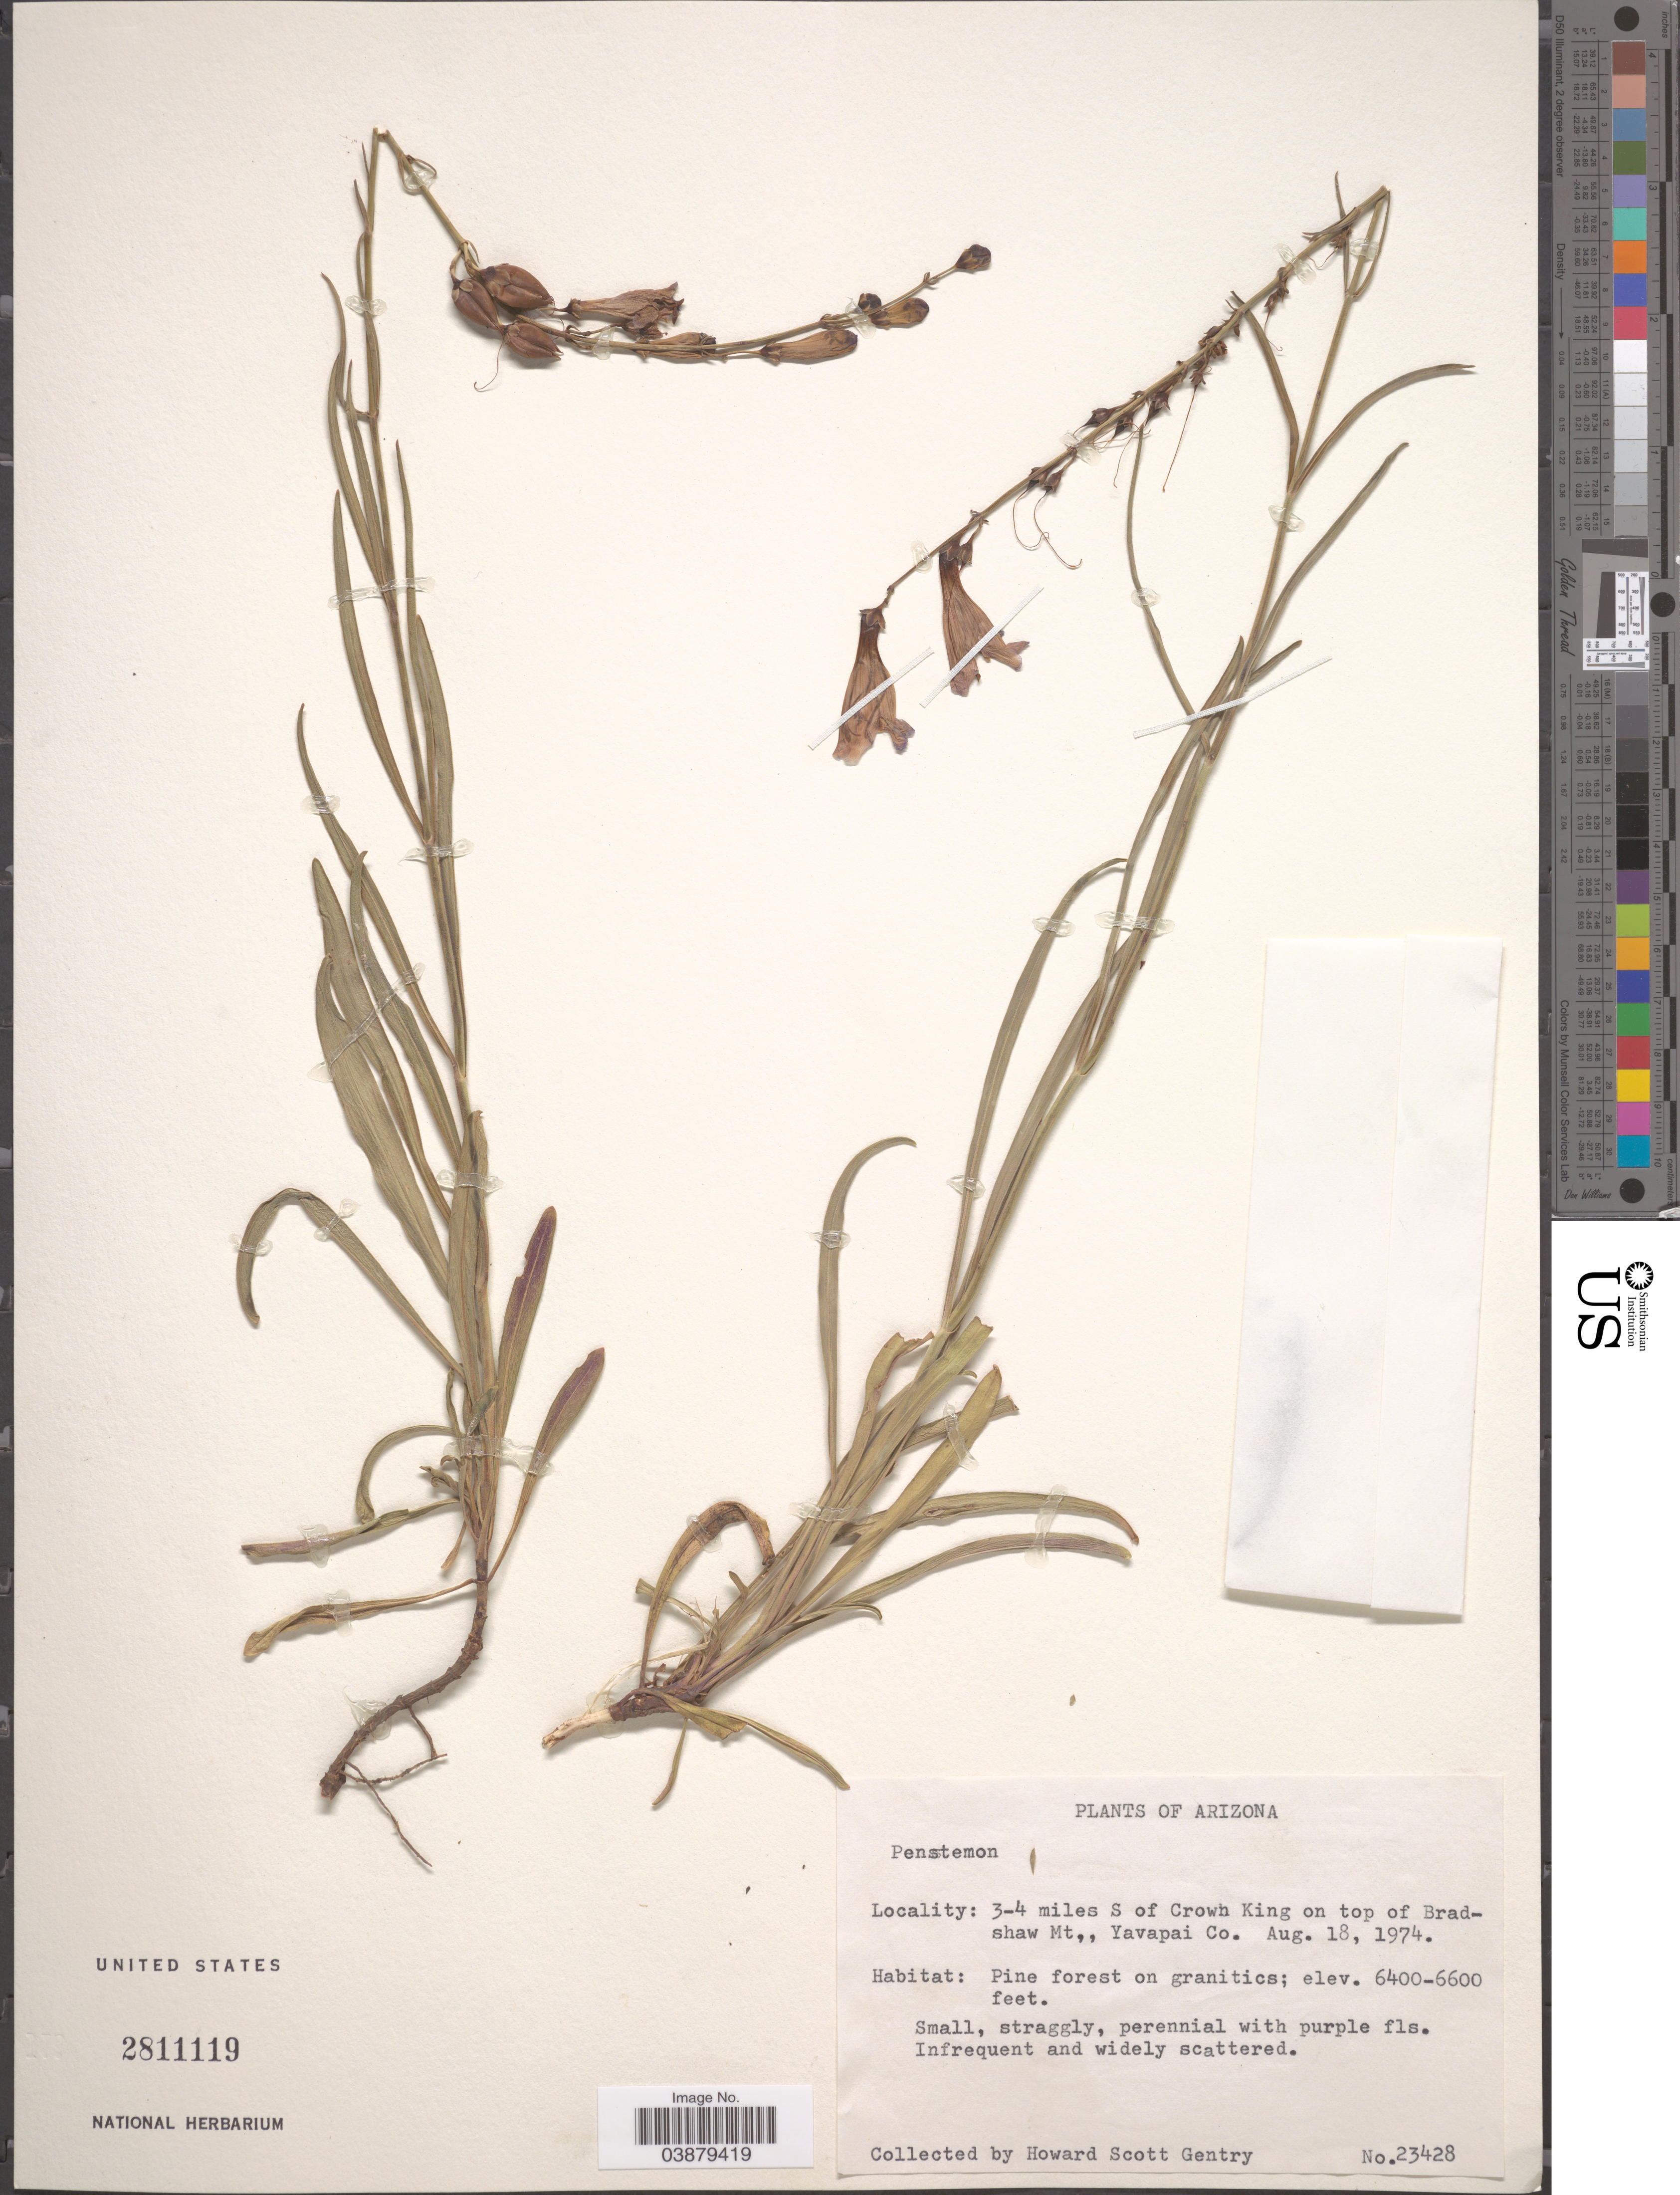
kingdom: Plantae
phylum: Tracheophyta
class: Magnoliopsida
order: Lamiales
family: Plantaginaceae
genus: Penstemon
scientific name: Penstemon sp.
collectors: H. S. Gentry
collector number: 23428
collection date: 1974-08-18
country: United States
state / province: Arizona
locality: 3-4 miles S of Crowh King on top of Bradshaw Mt., Yavapai Co.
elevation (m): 1951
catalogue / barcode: US 2811119